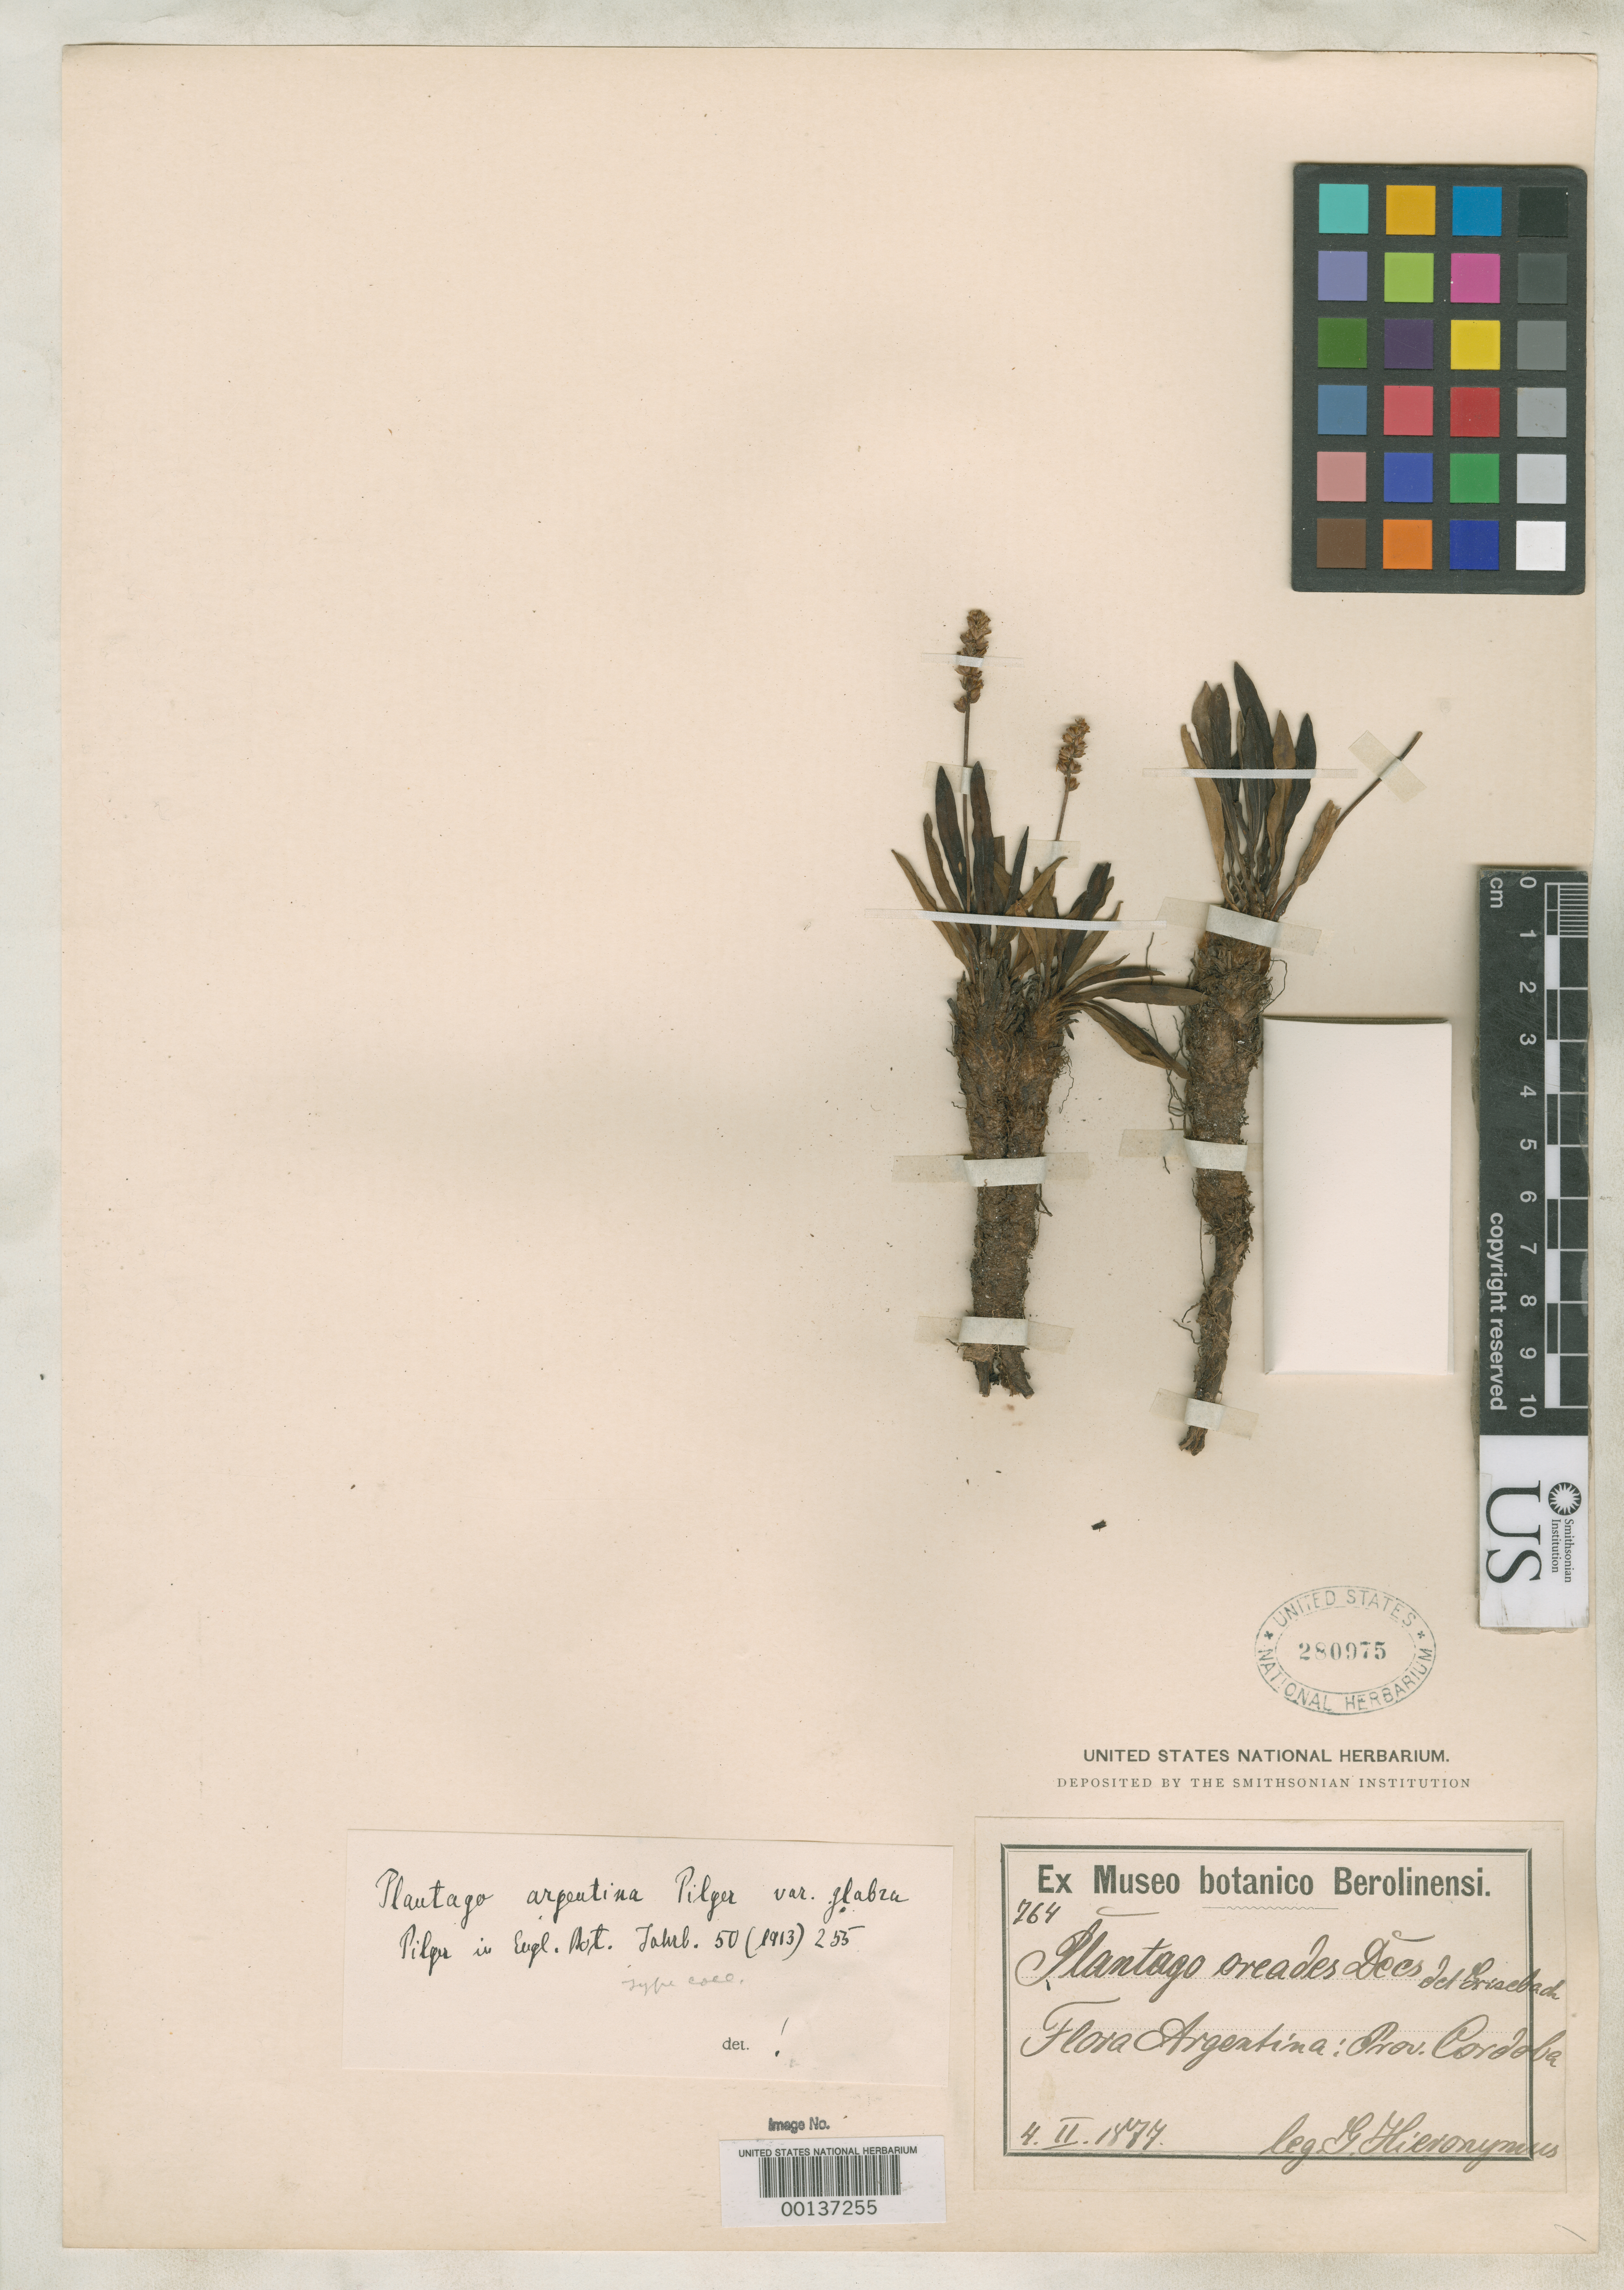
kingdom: Plantae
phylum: Tracheophyta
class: Magnoliopsida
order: Lamiales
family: Plantaginaceae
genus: Plantago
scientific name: Plantago argentina var. glabra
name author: Pilg.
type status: Isosyntype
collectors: G. H. Hieronymus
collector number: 764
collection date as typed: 04 Feb 1877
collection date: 1877-02-04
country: Argentina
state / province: Córdoba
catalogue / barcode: US 280975